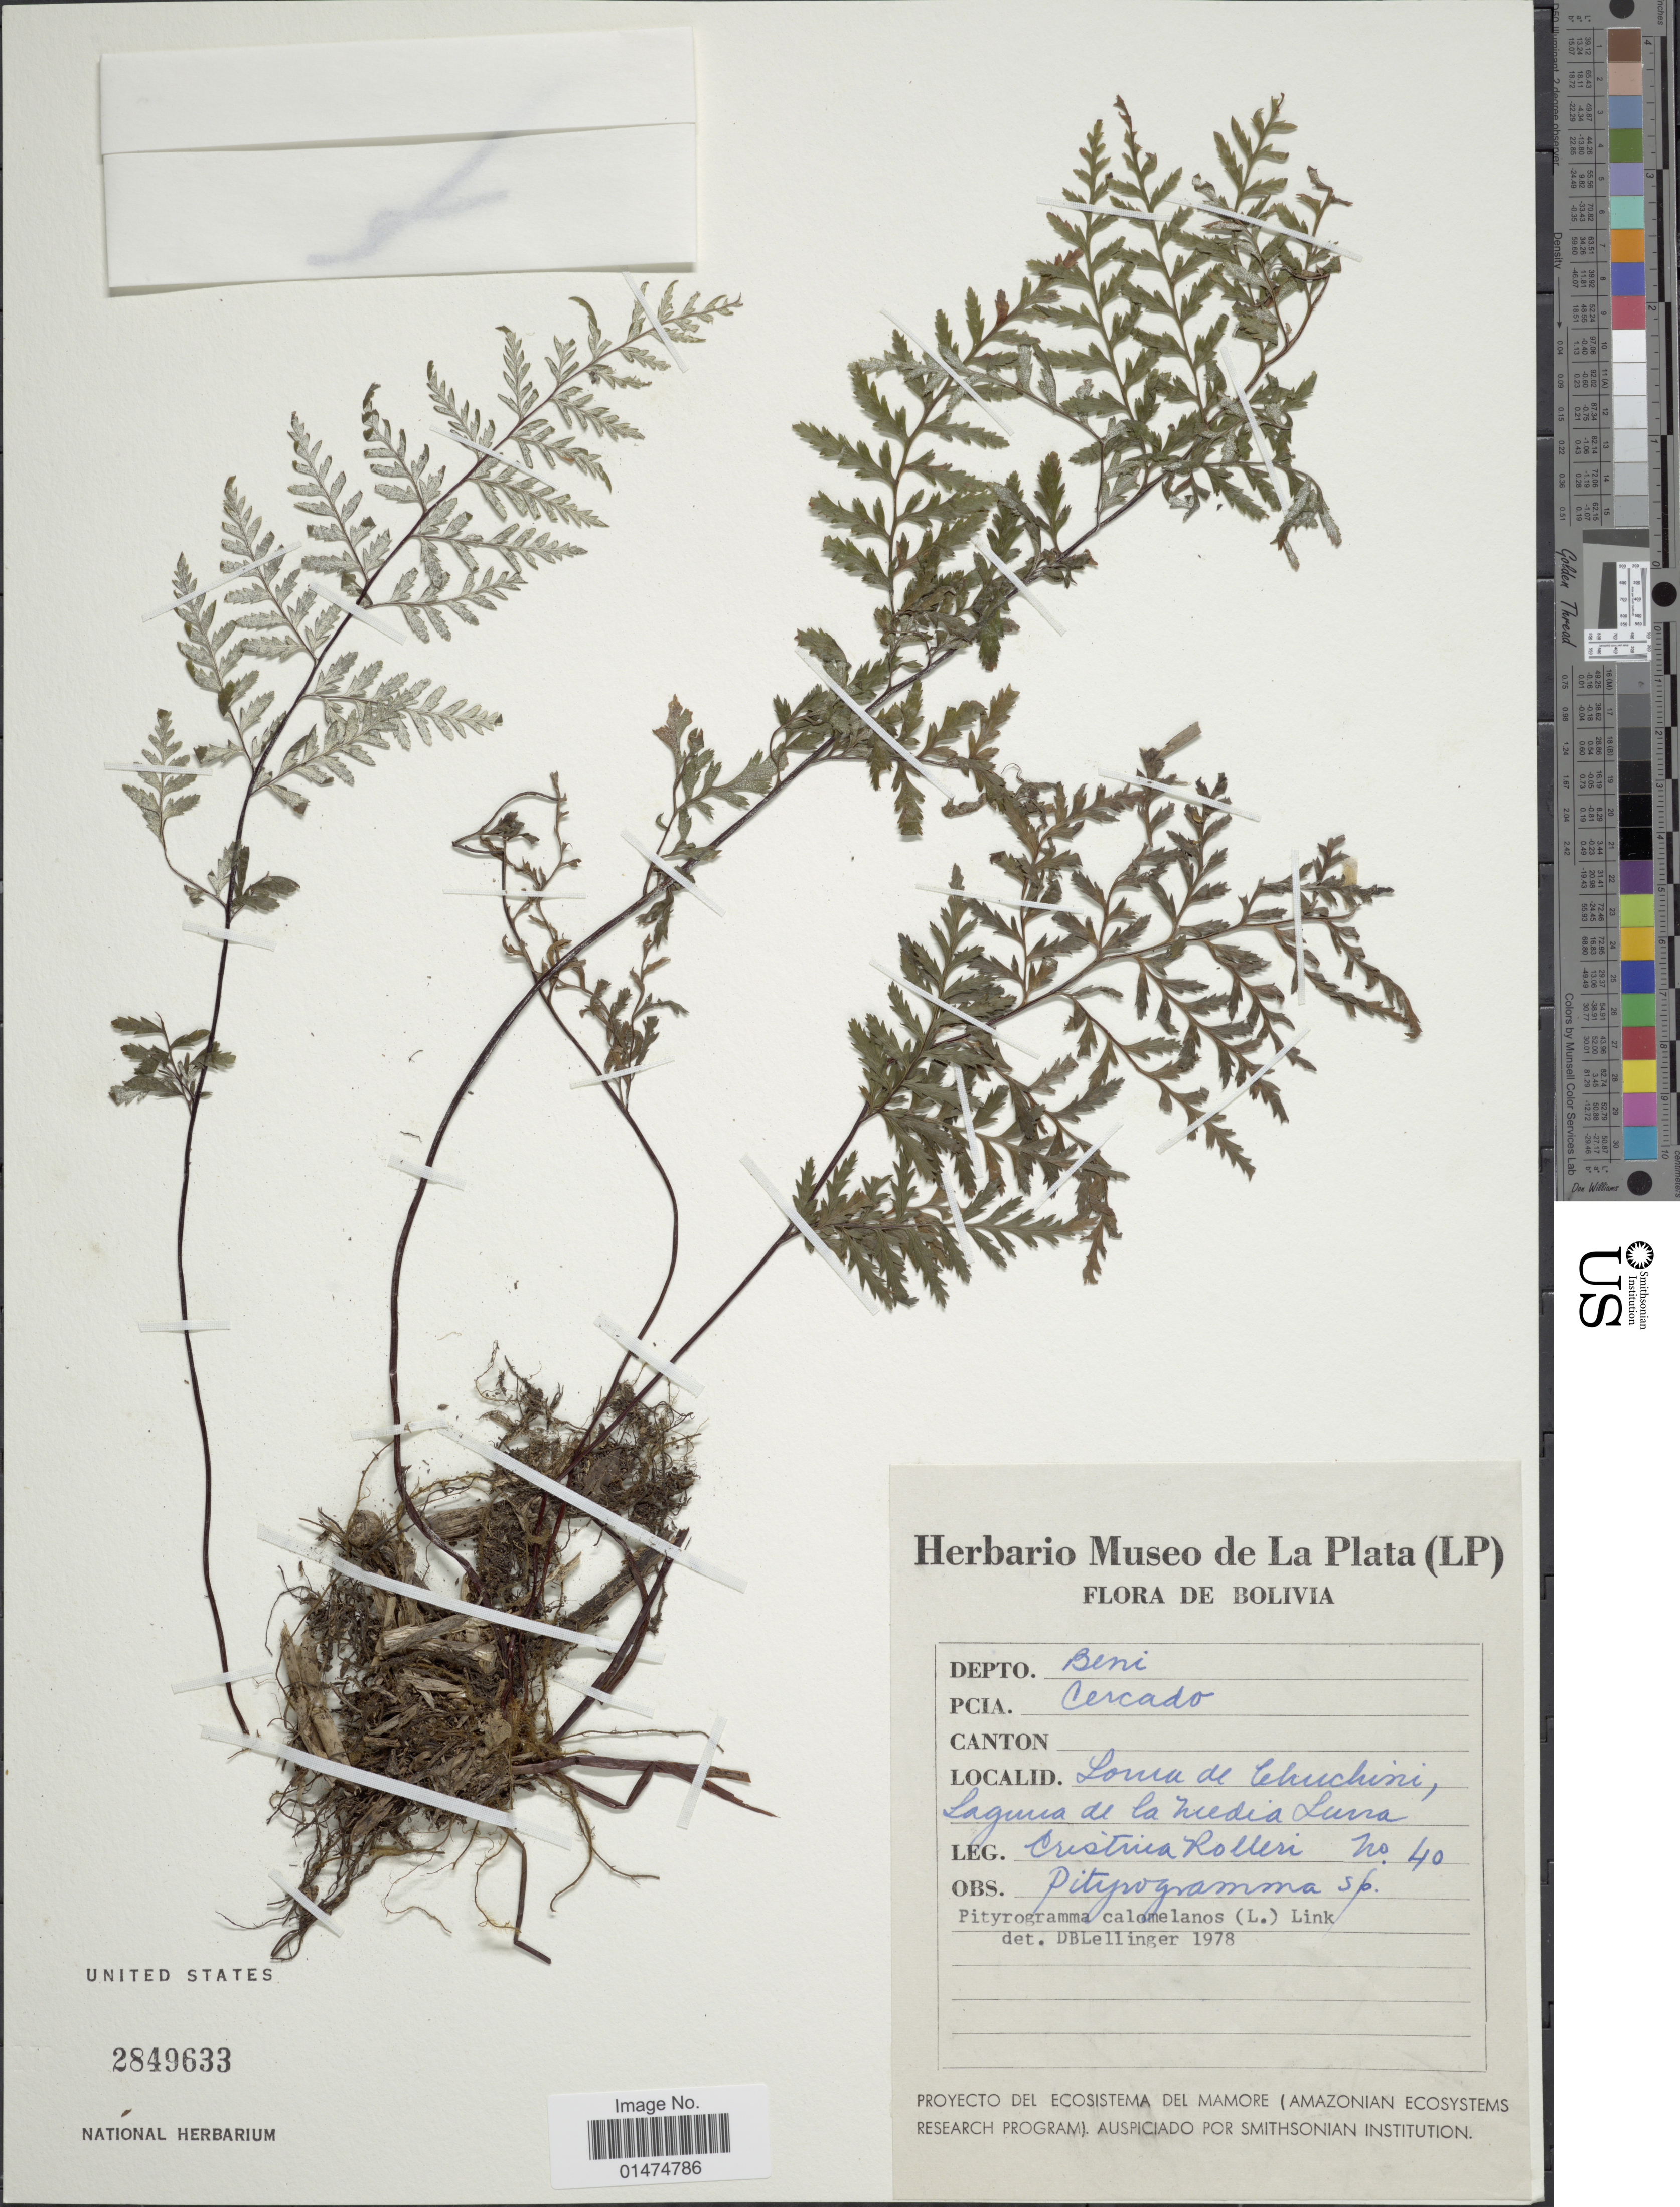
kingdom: Plantae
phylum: Tracheophyta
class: Polypodiopsida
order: Polypodiales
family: Pteridaceae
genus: Pityrogramma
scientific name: Pityrogramma calomelanos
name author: (L.) Link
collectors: C. Rolleri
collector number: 40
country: Bolivia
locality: De Bolivia, Loma de Chuchini, Laguna de la Media Luna.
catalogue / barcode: US 2849633